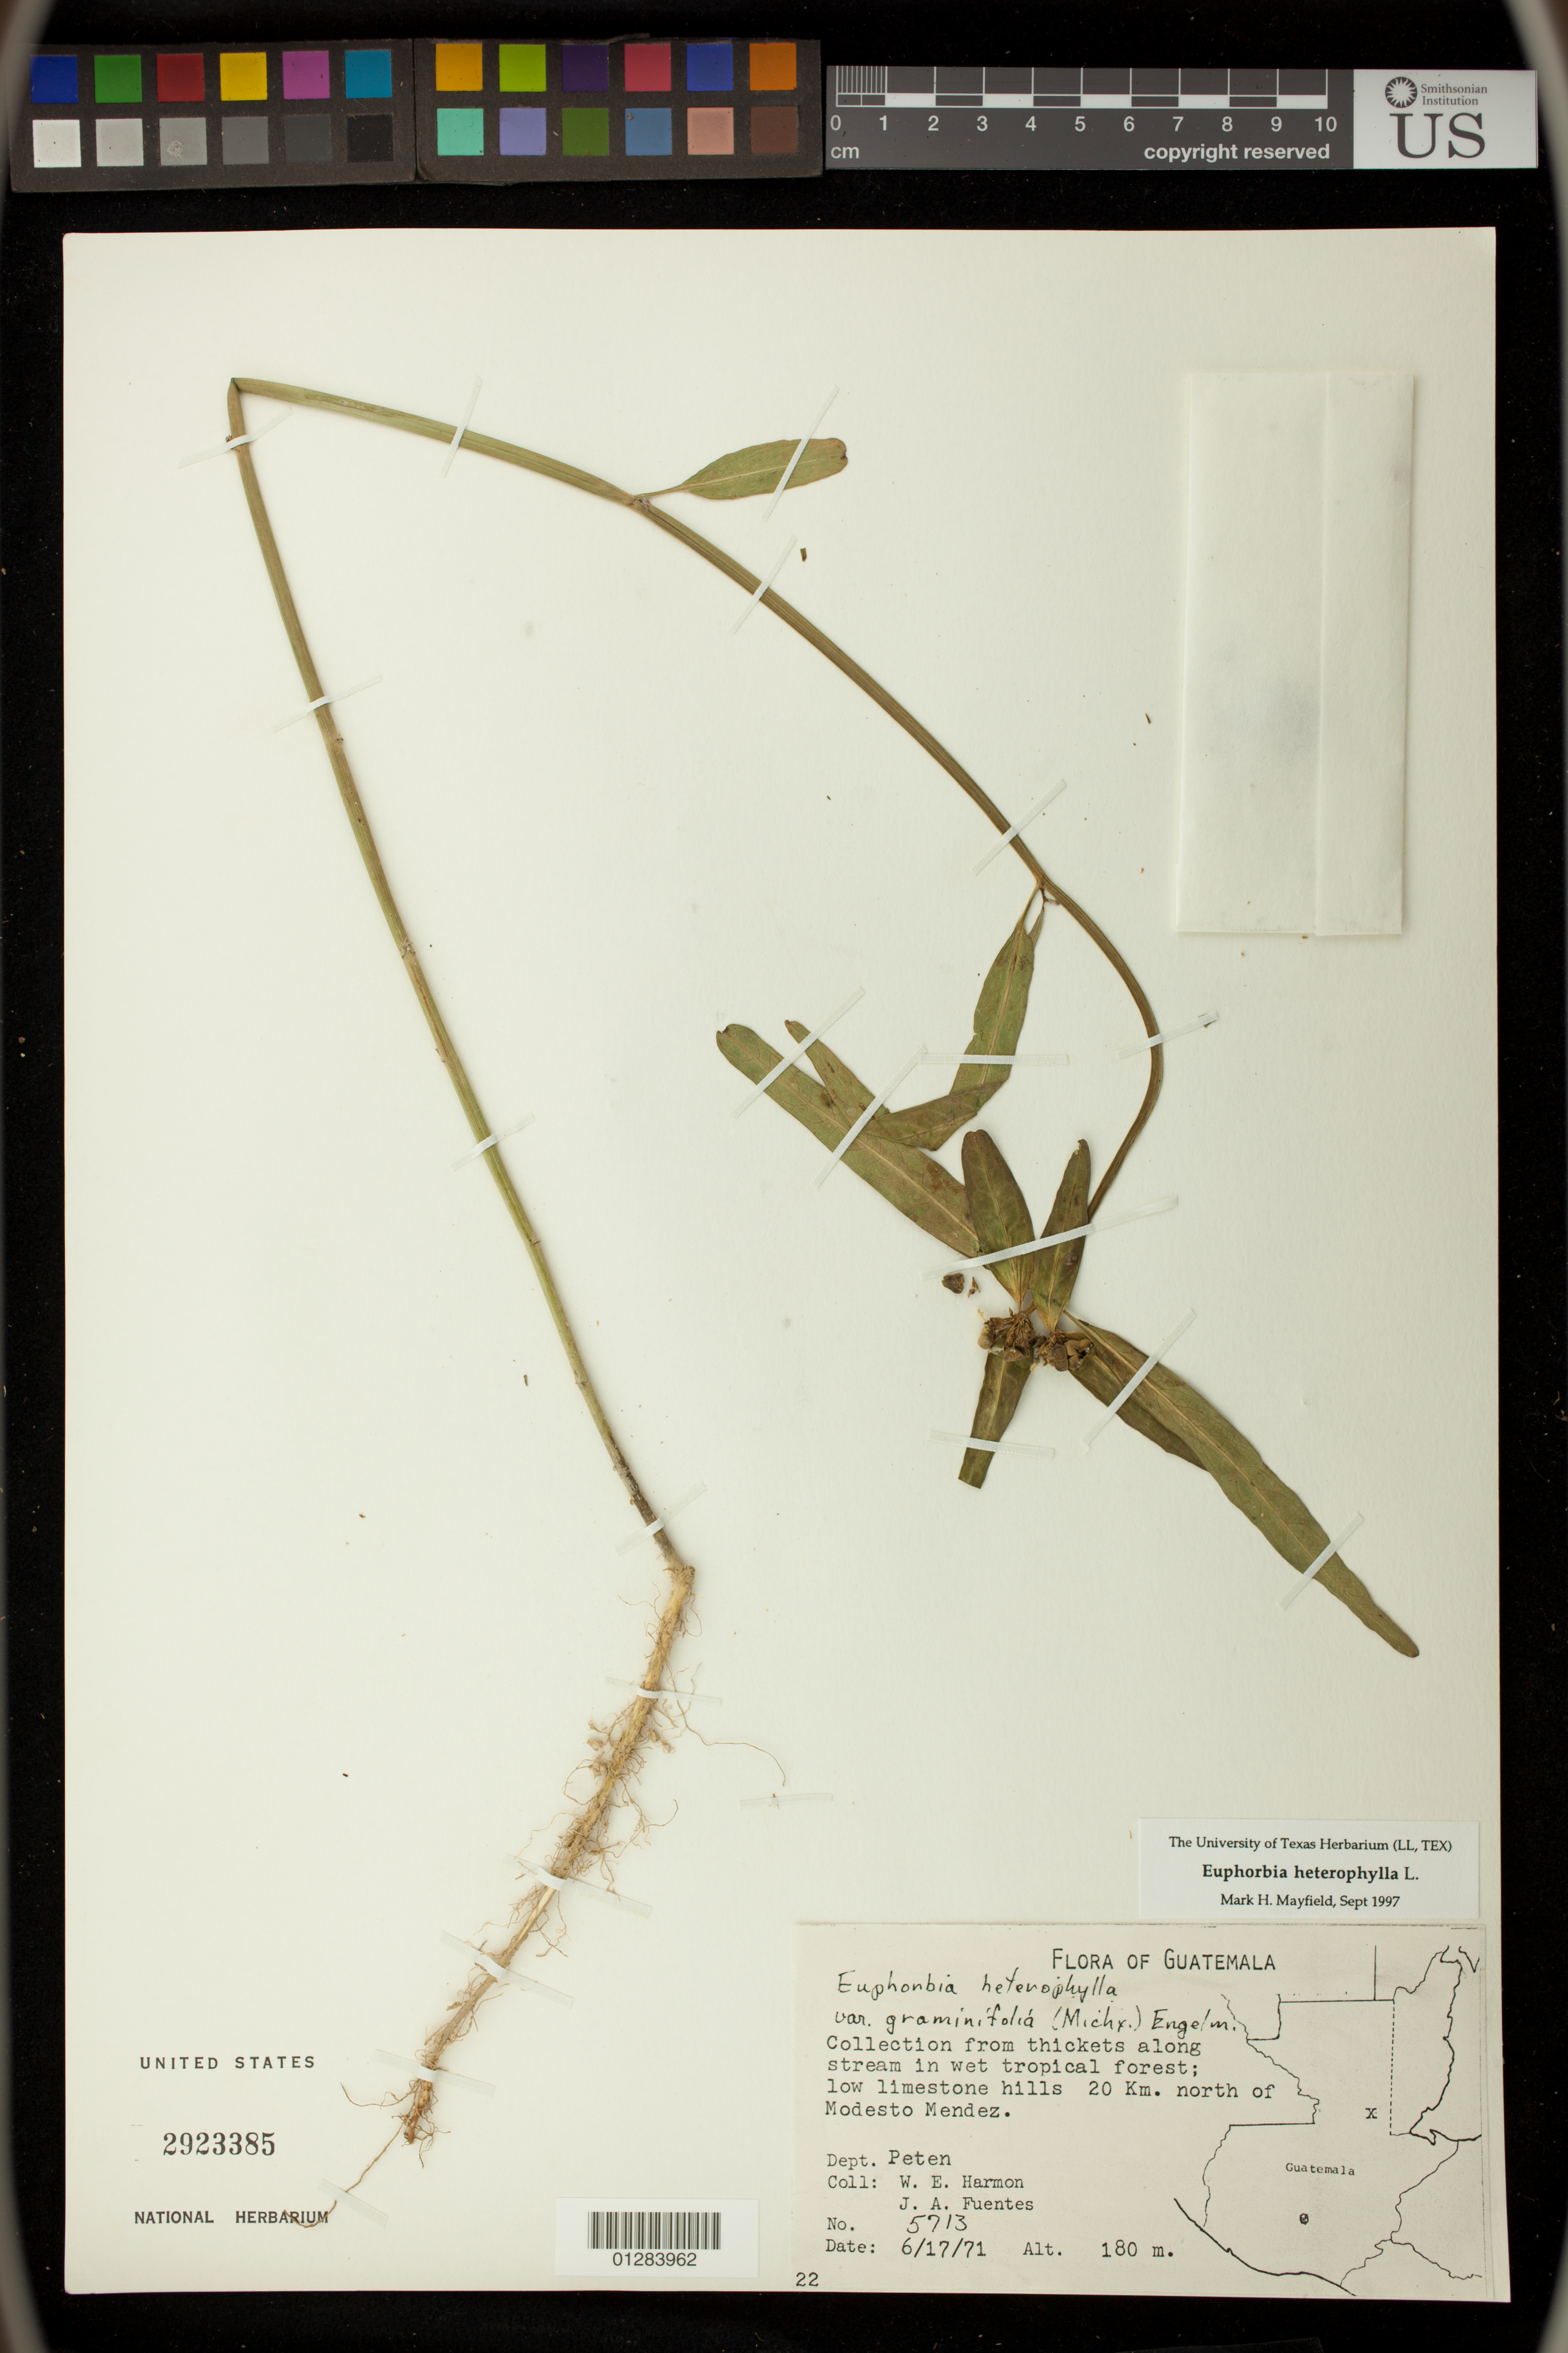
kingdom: Plantae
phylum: Tracheophyta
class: Magnoliopsida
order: Malpighiales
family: Euphorbiaceae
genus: Euphorbia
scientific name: Euphorbia heterophylla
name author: L.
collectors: W. E. Harmon & J. Fuentes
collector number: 5713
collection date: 1971-06-17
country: Guatemala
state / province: Izabal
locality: low limestone hills 20 Km.north of Modesto Mendez.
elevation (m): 180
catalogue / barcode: US 2923385